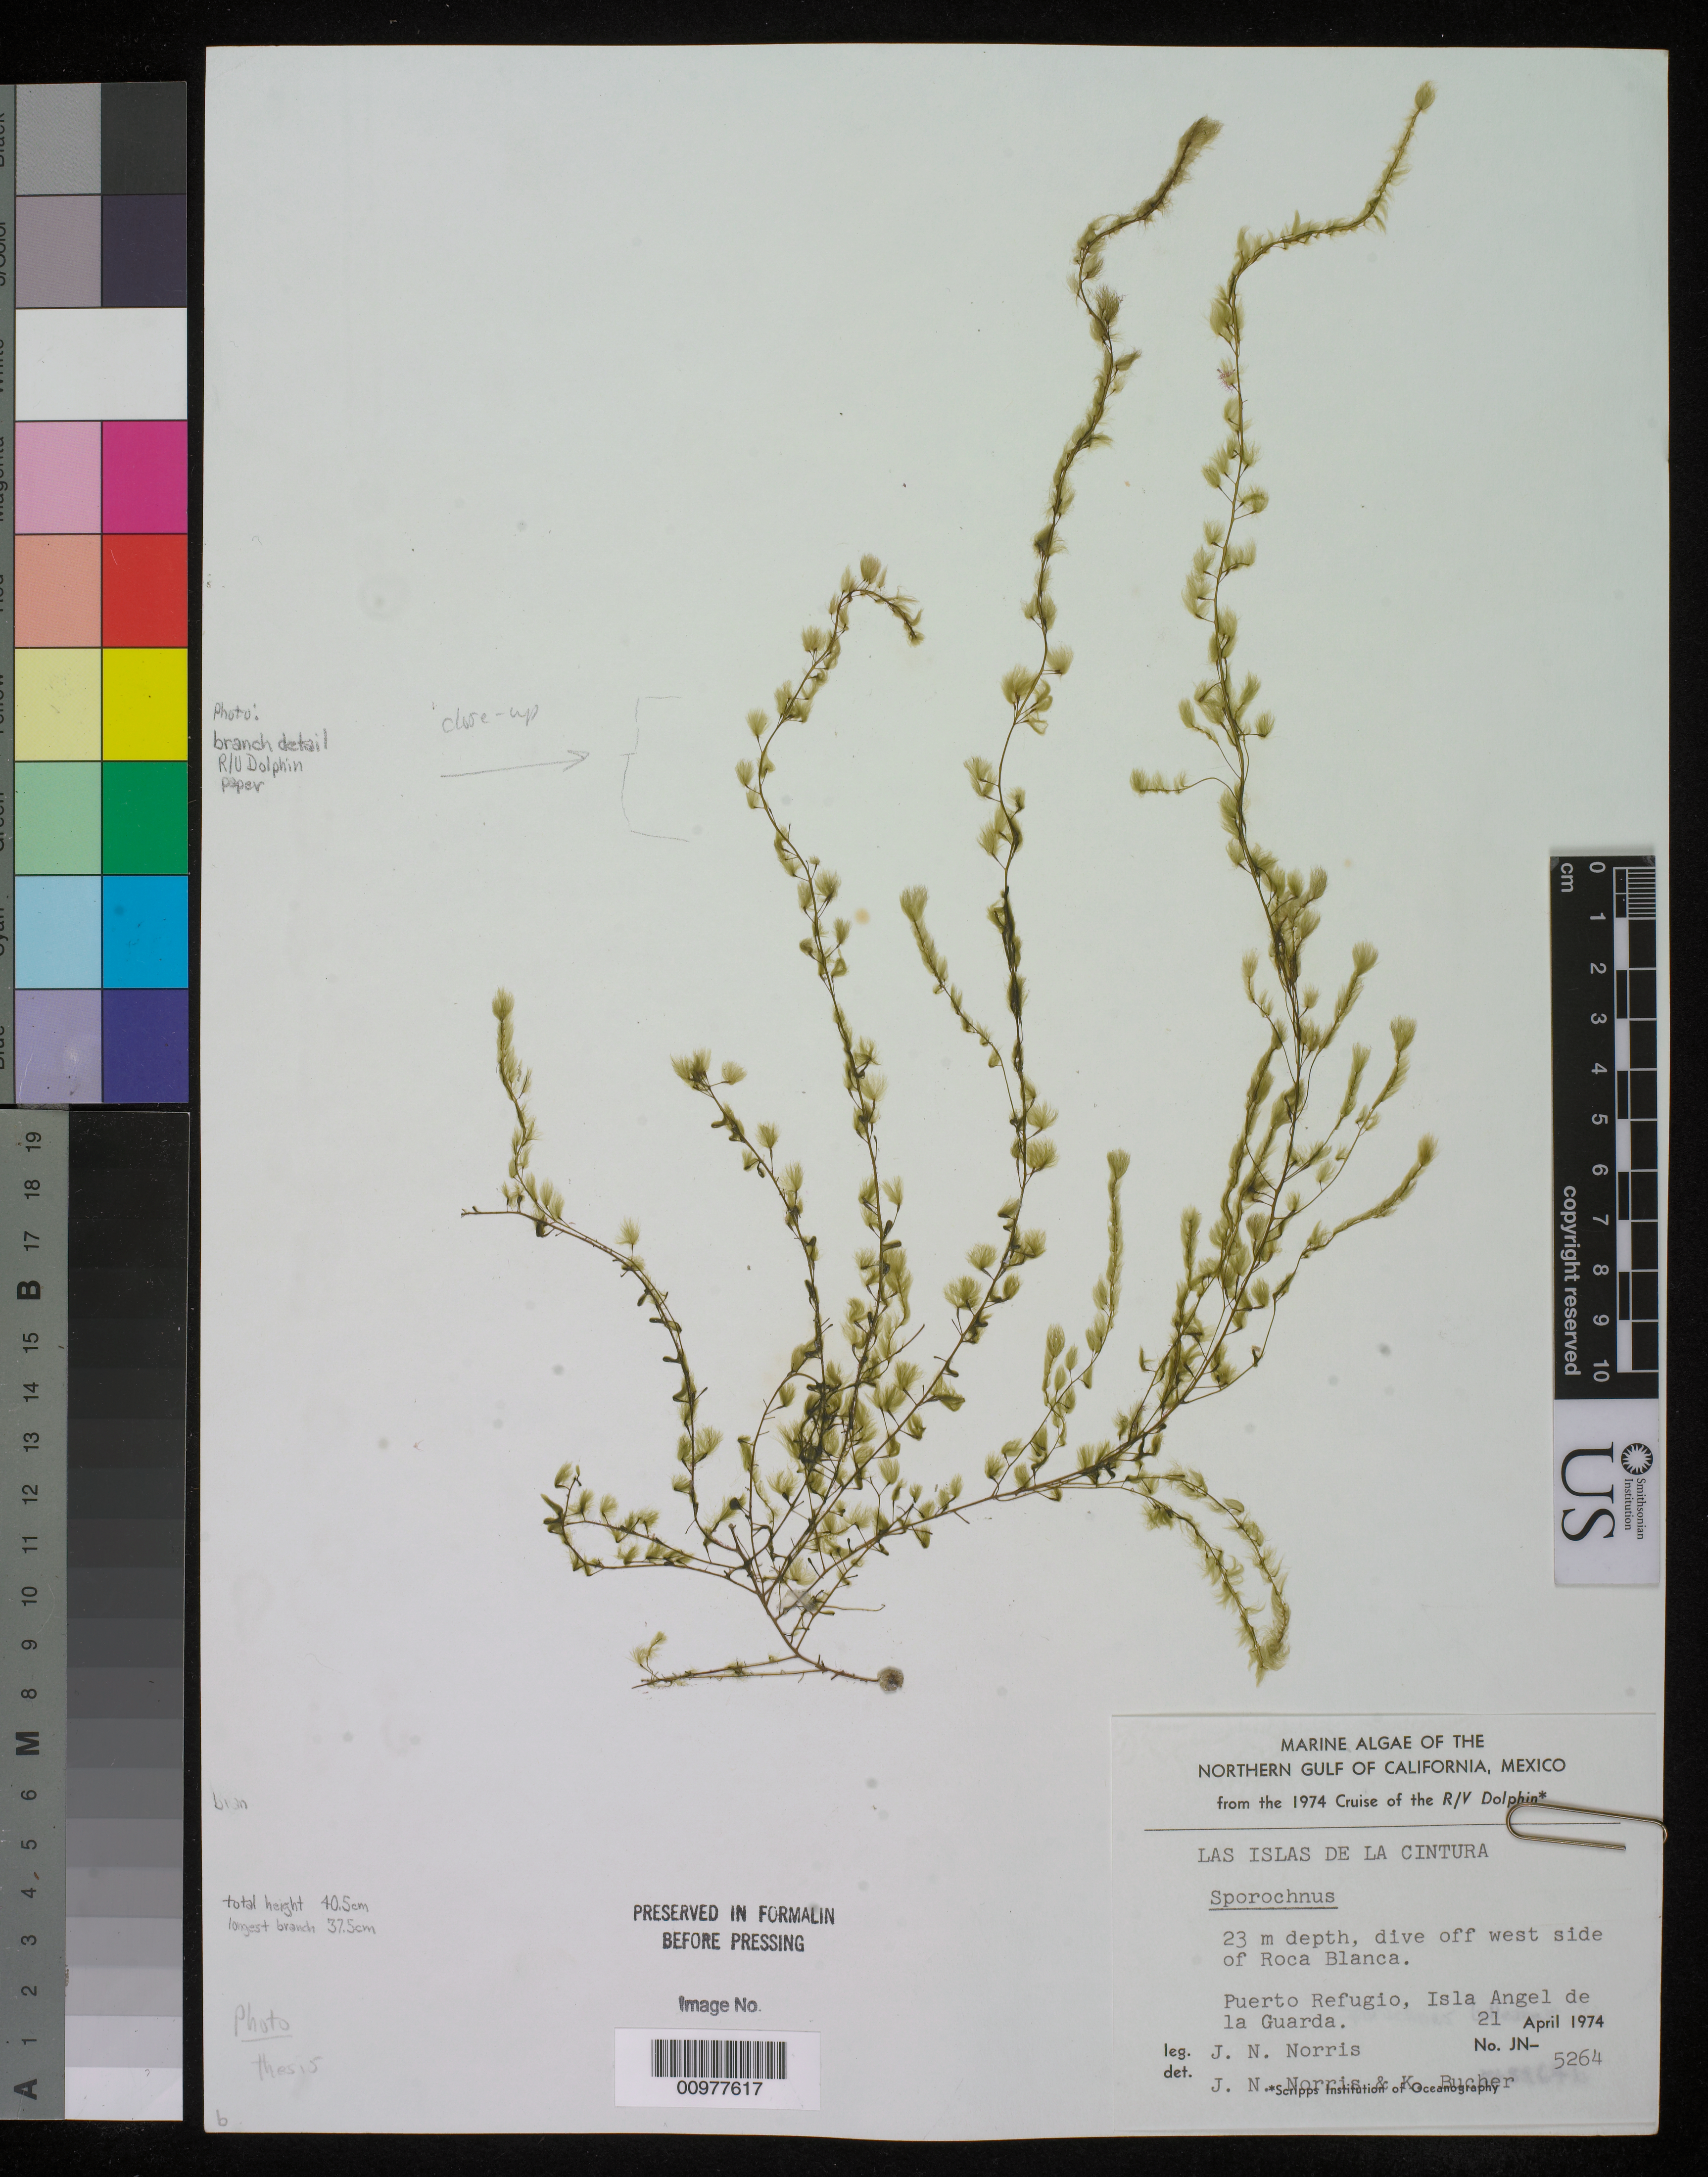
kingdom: Chromista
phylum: Ochrophyta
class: Phaeophyceae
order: Sporochnales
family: Sporochnaceae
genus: Sporochnus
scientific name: Sporochnus anomalus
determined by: Norris, James N.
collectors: J. N. Norris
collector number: JN-5264b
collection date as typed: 21 Apr 1974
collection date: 1974-04-21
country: Mexico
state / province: Baja California Norte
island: Isla Angel de la Guarda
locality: Roca Blanca (off west side), Puerto Refugio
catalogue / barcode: US 211228